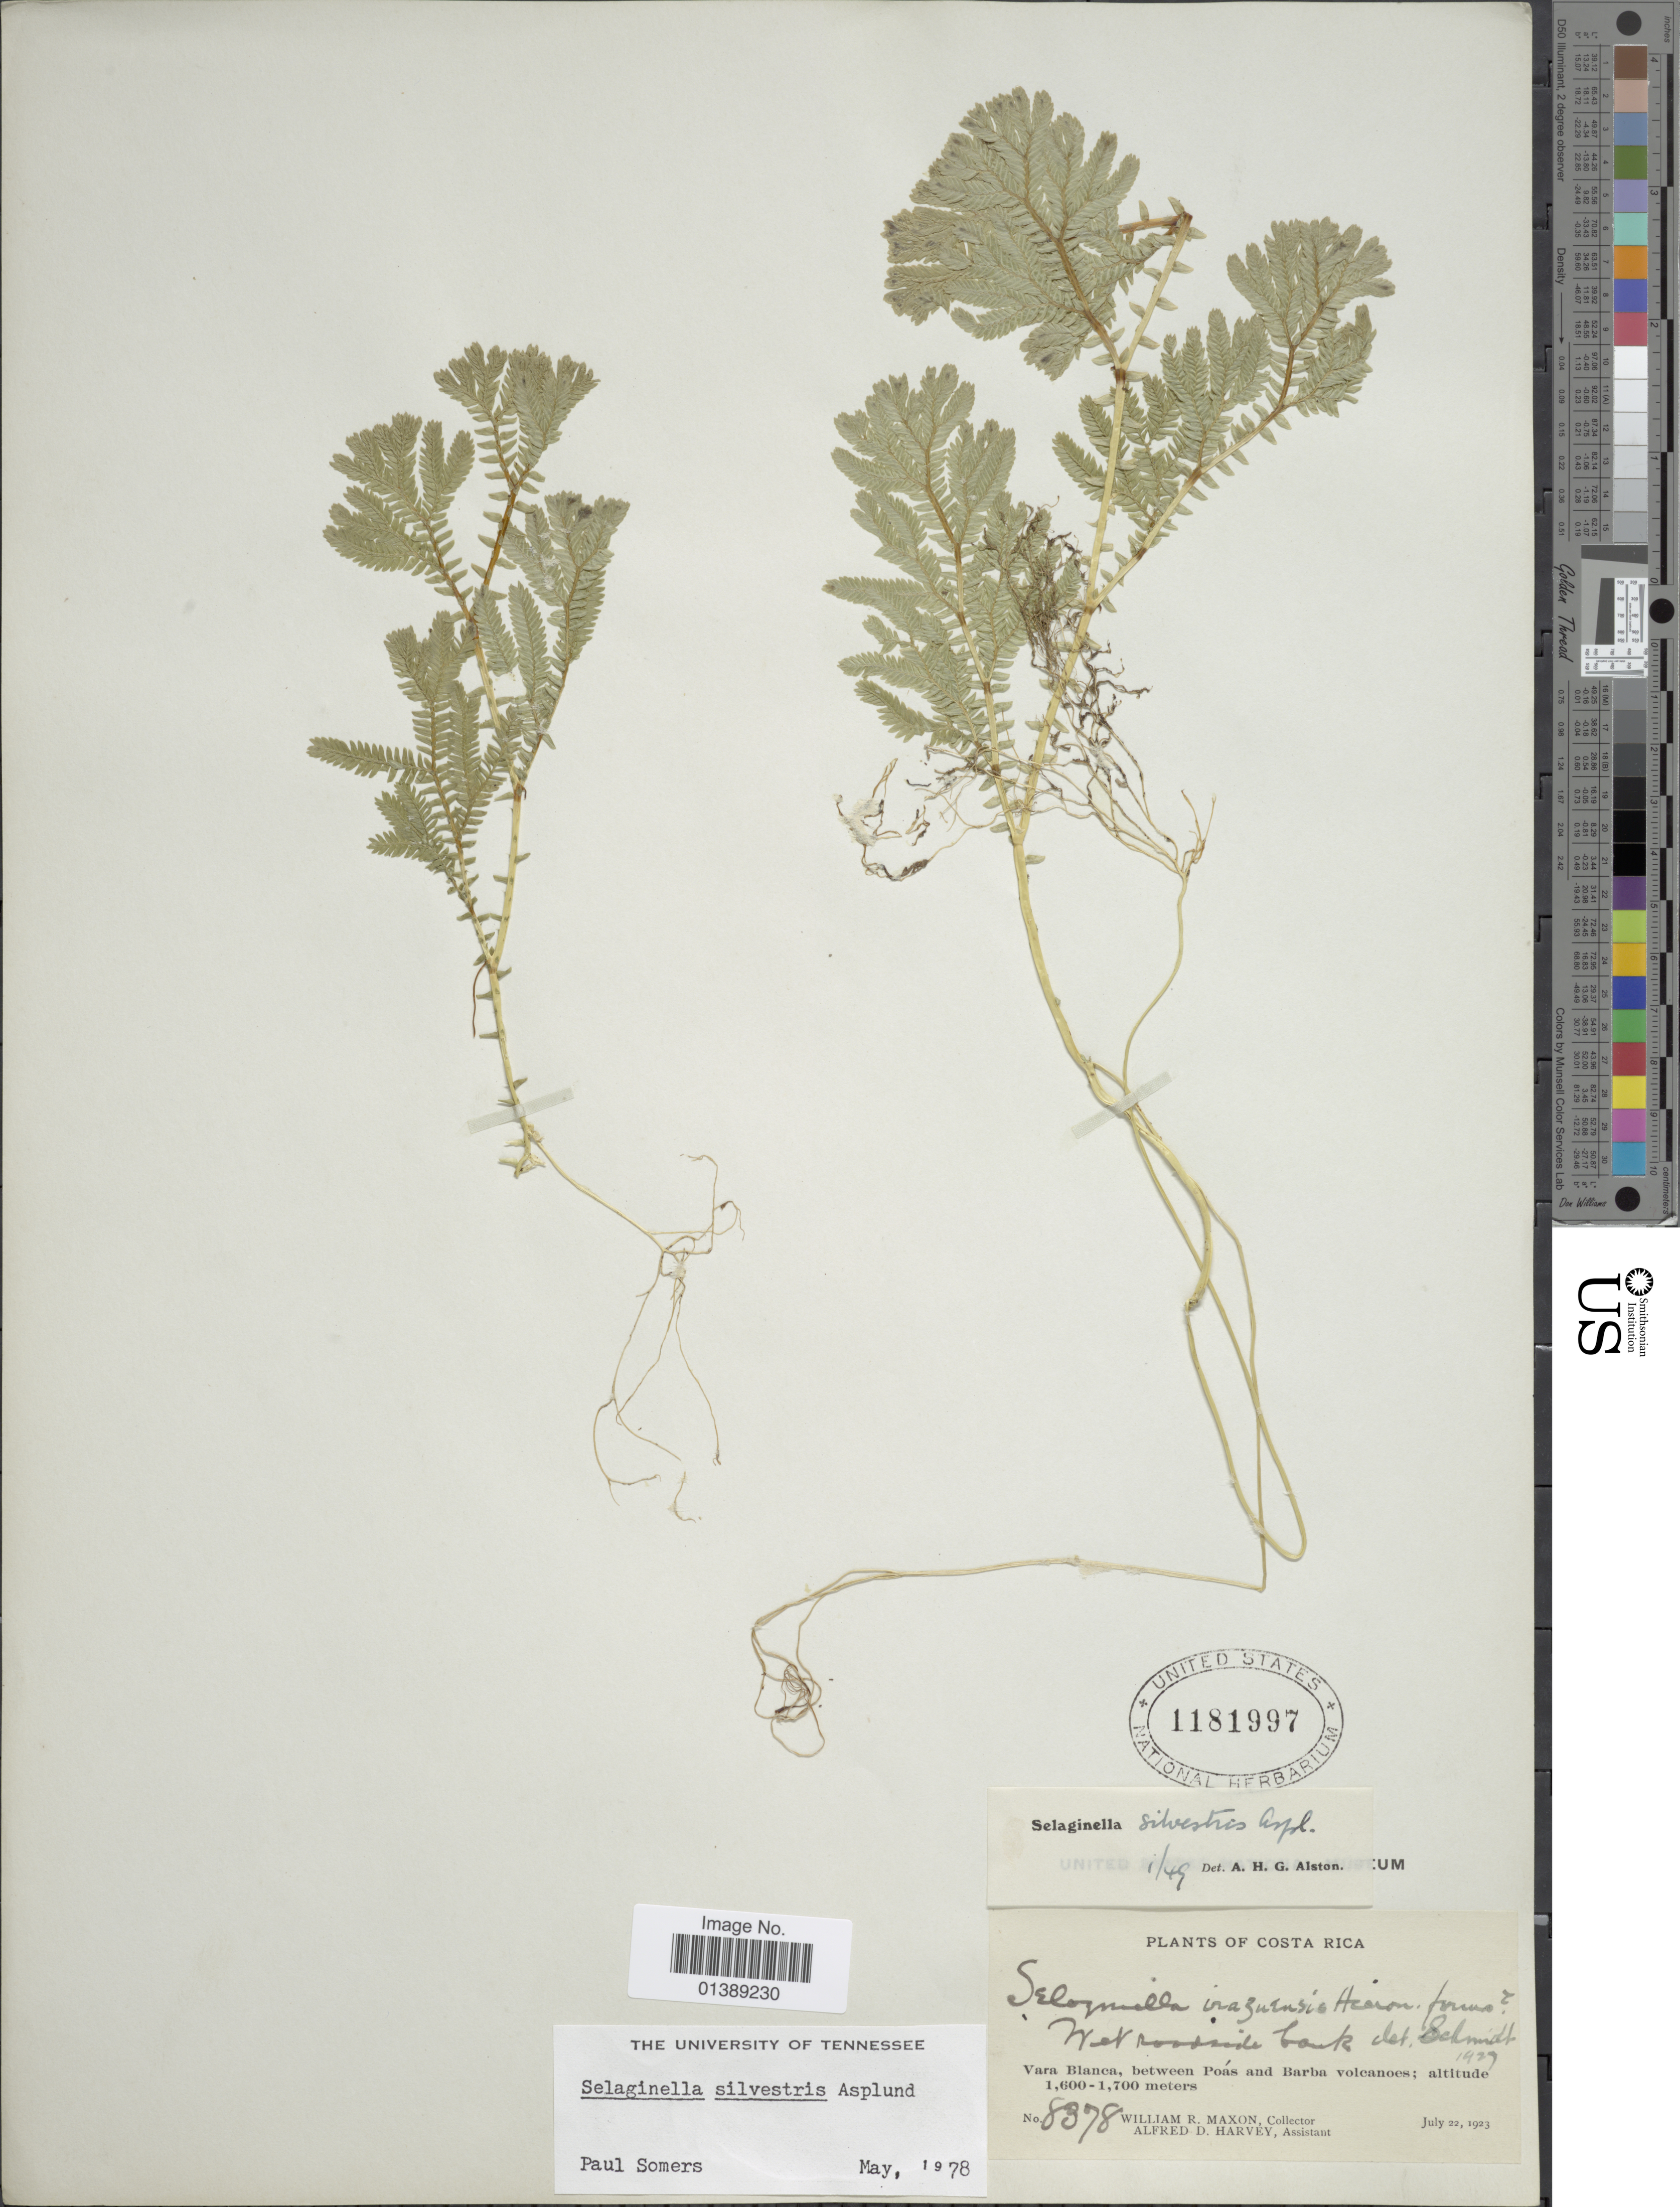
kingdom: Plantae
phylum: Tracheophyta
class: Lycopodiopsida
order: Selaginellales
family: Selaginellaceae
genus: Selaginella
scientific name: Selaginella silvestris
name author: Aspl.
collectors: W. R. Maxon & A. D. Harvey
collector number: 8378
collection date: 1923-07-22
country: Costa Rica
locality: Vara Blanca, between Poás and Barba volcanoes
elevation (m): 1600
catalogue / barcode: US 1181997